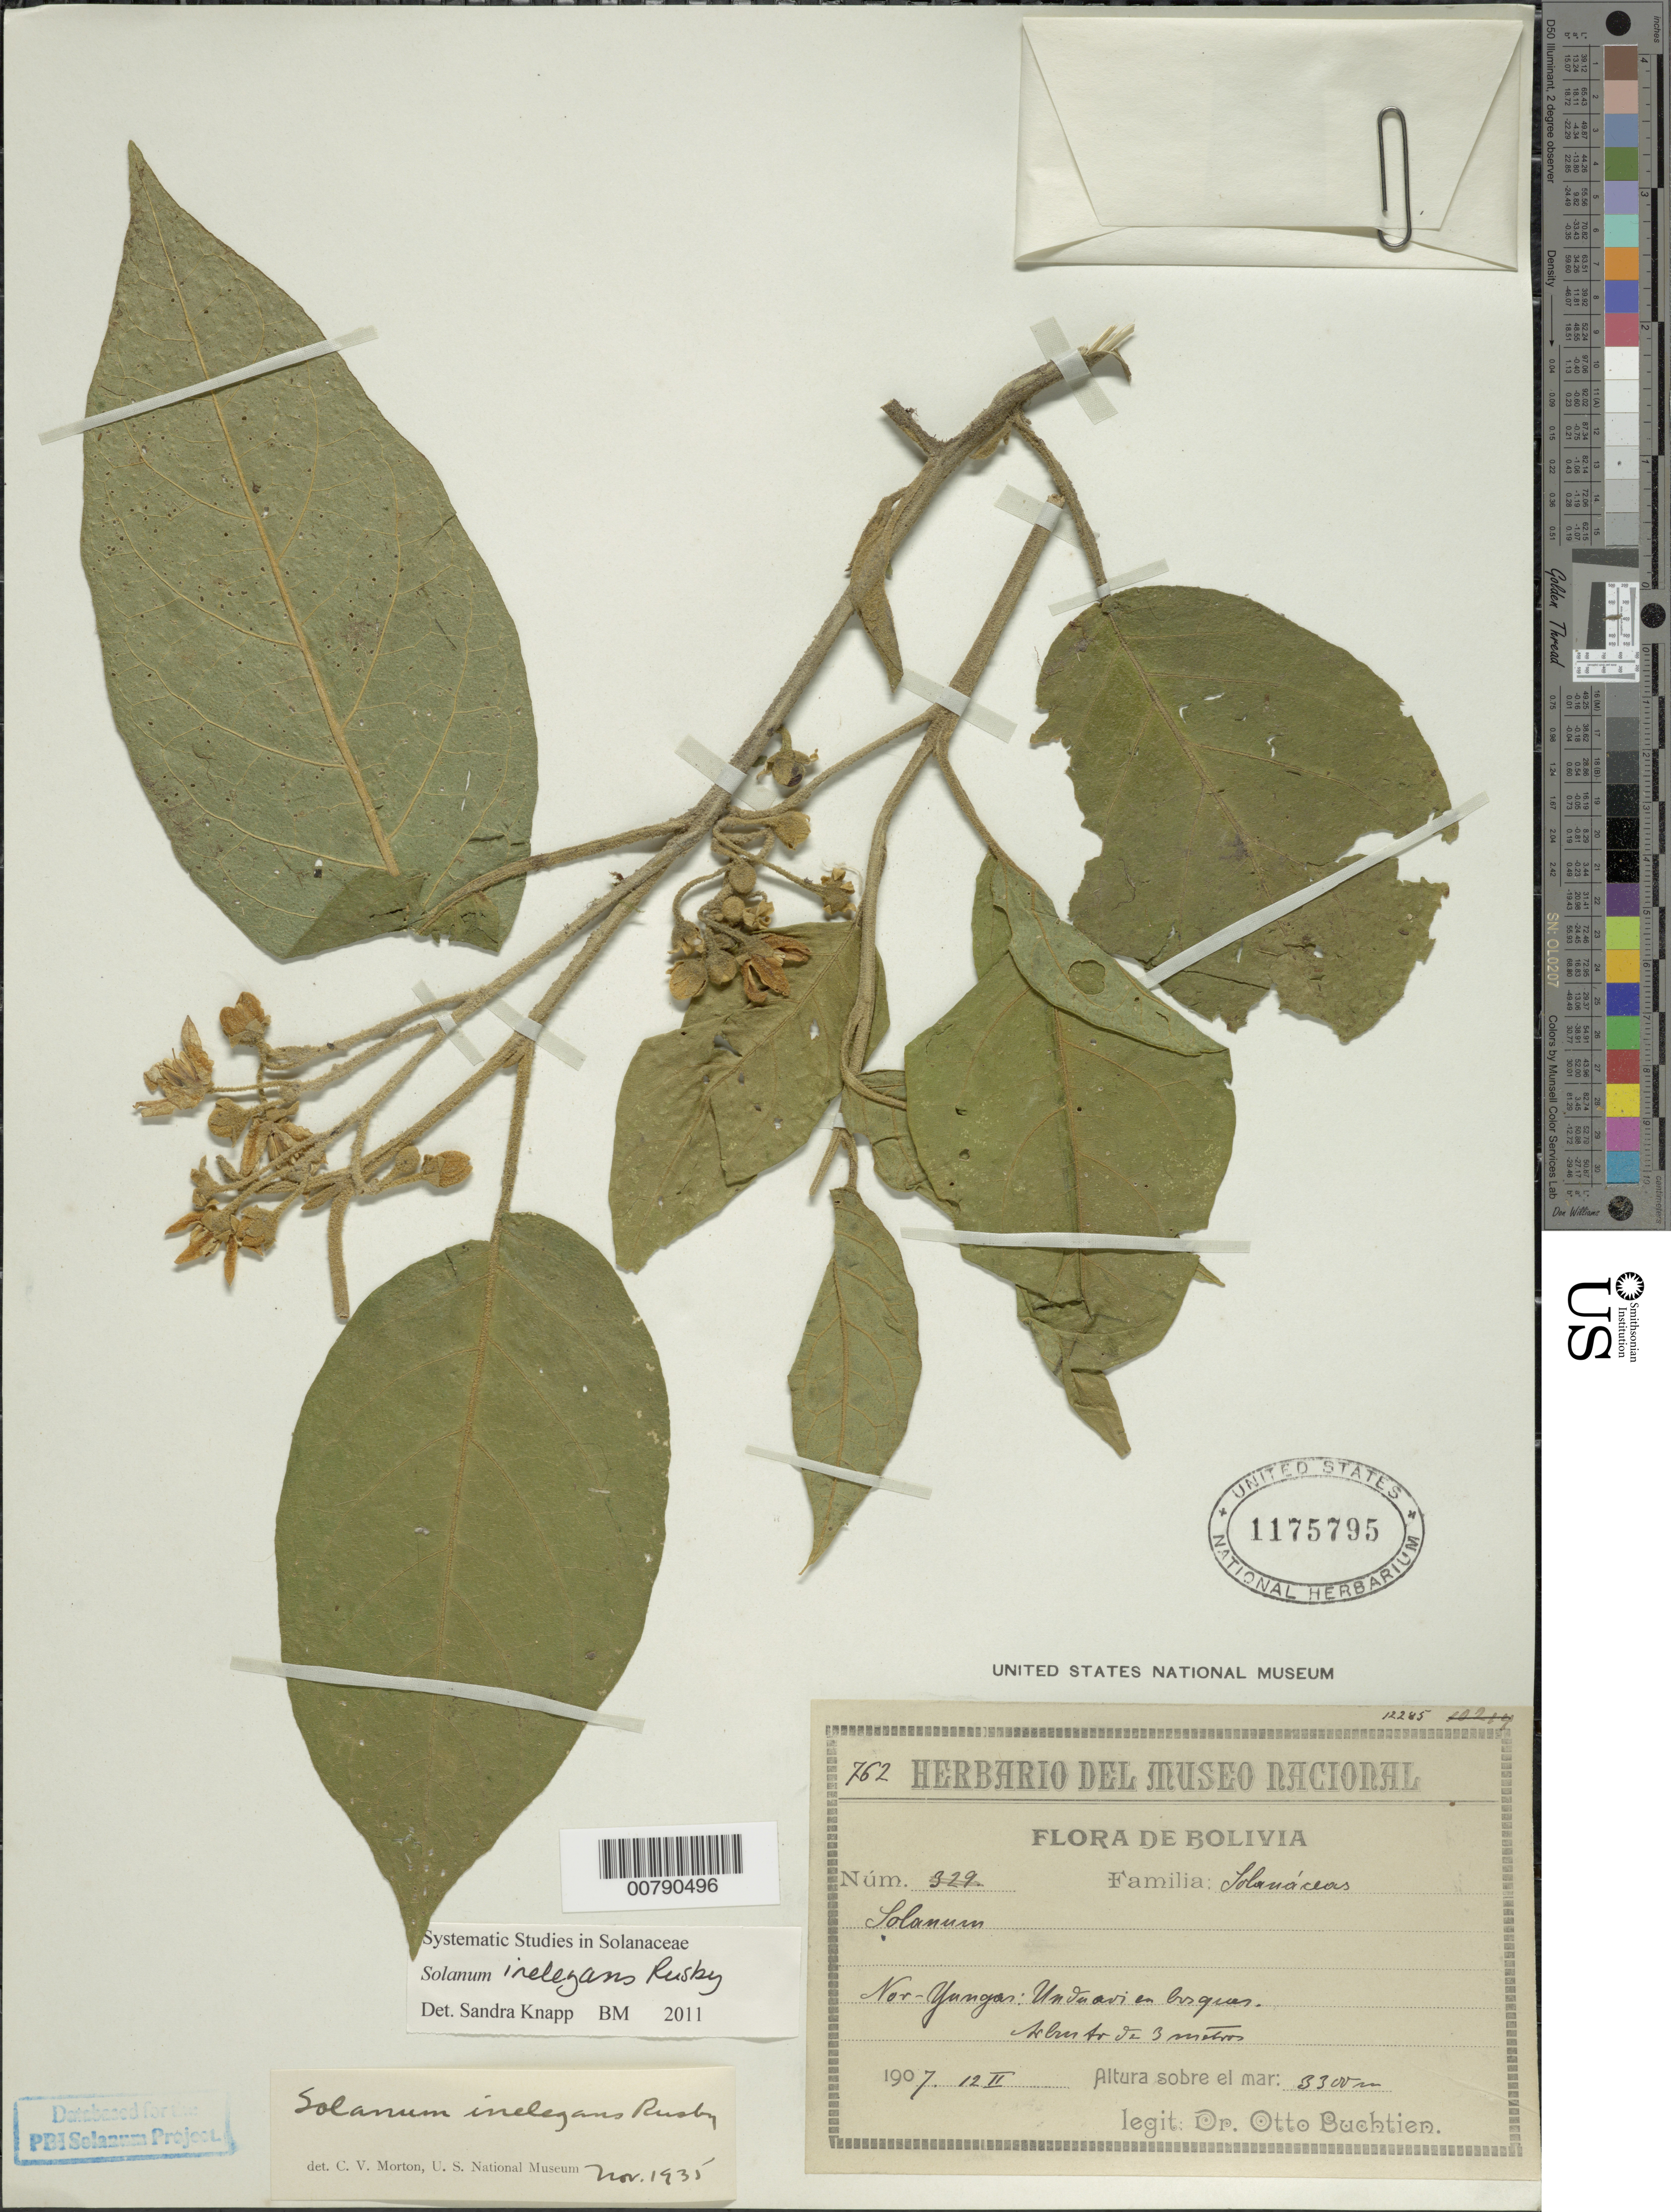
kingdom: Plantae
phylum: Tracheophyta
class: Magnoliopsida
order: Solanales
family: Solanaceae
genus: Solanum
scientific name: Solanum inelegans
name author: Rusby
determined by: Knapp, S. D.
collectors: O. Buchtien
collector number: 762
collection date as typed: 12 Feb 1907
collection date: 1907-02-12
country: Bolivia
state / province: La Paz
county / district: Nor Yungas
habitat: bosques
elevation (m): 3300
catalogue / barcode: US 1175795